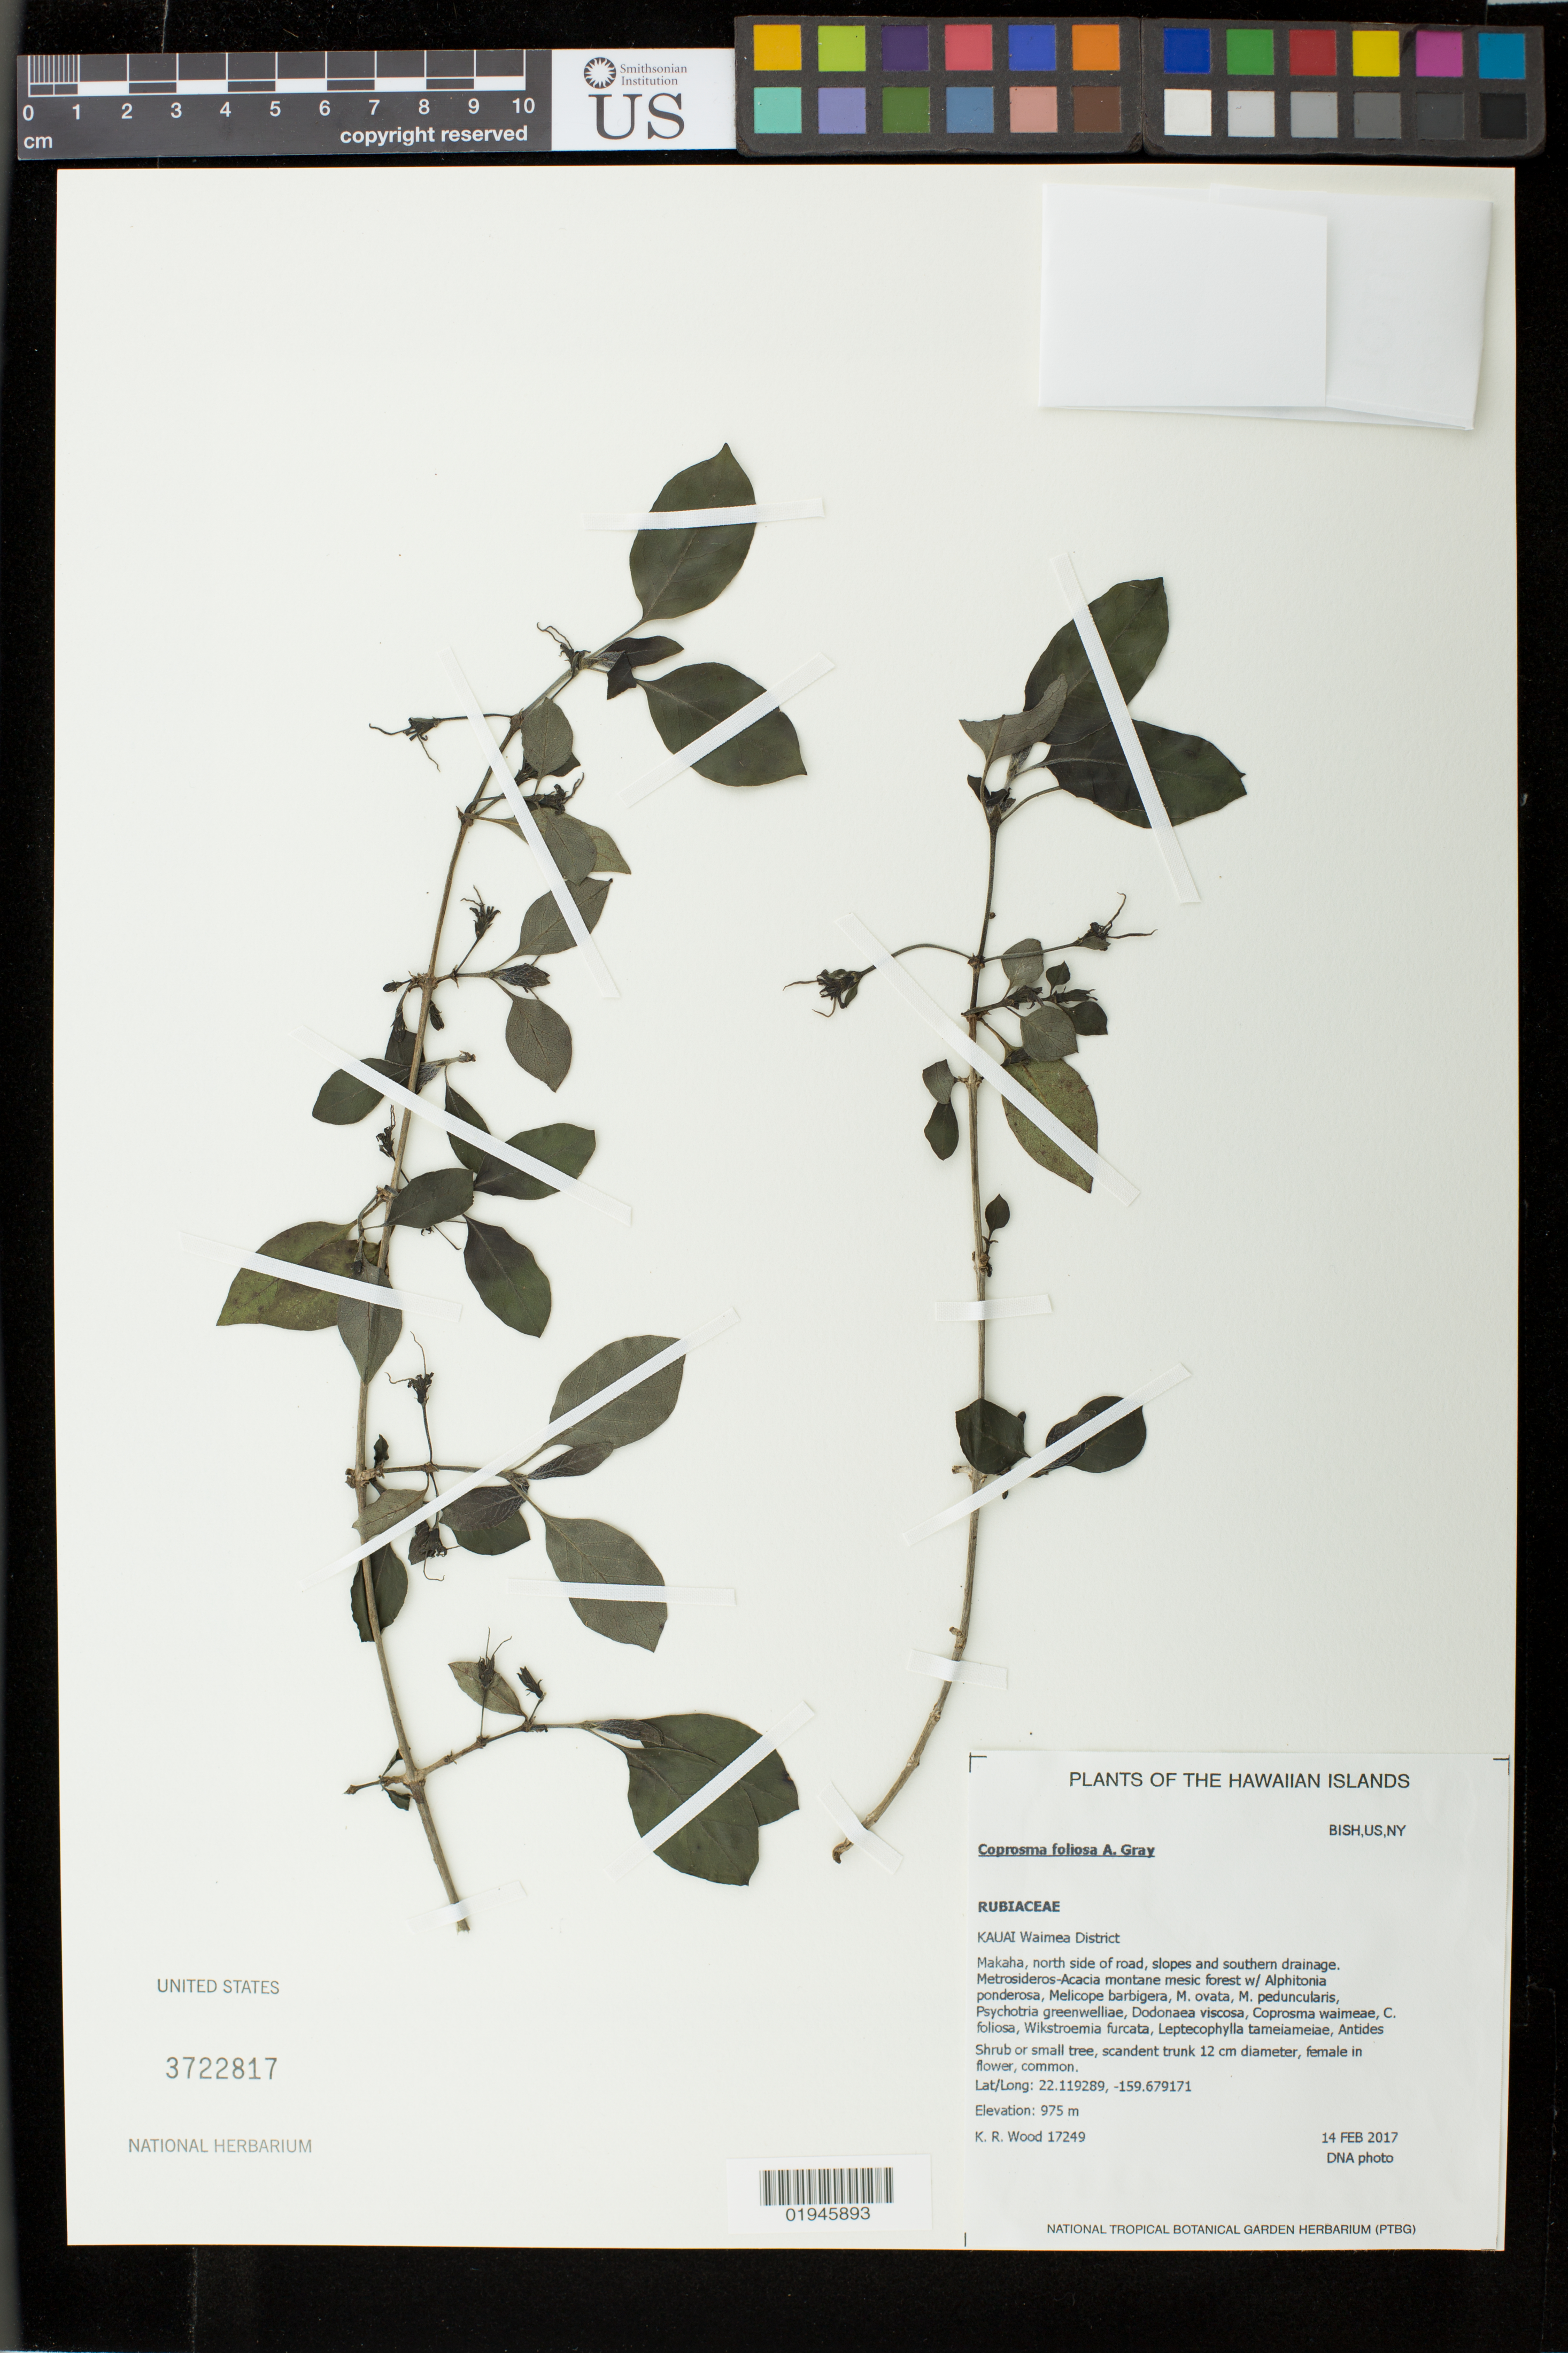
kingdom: Plantae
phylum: Tracheophyta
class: Magnoliopsida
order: Gentianales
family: Rubiaceae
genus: Coprosma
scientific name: Coprosma foliosa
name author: A. Gray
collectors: K. R. Wood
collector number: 17249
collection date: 2017-02-14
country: United States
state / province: Hawaii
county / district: Kauai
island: Kaua'i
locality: Waimea District, Makaha, north side of road, slopes and southern drainage.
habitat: Montane mesic forest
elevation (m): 975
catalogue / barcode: US 3722816